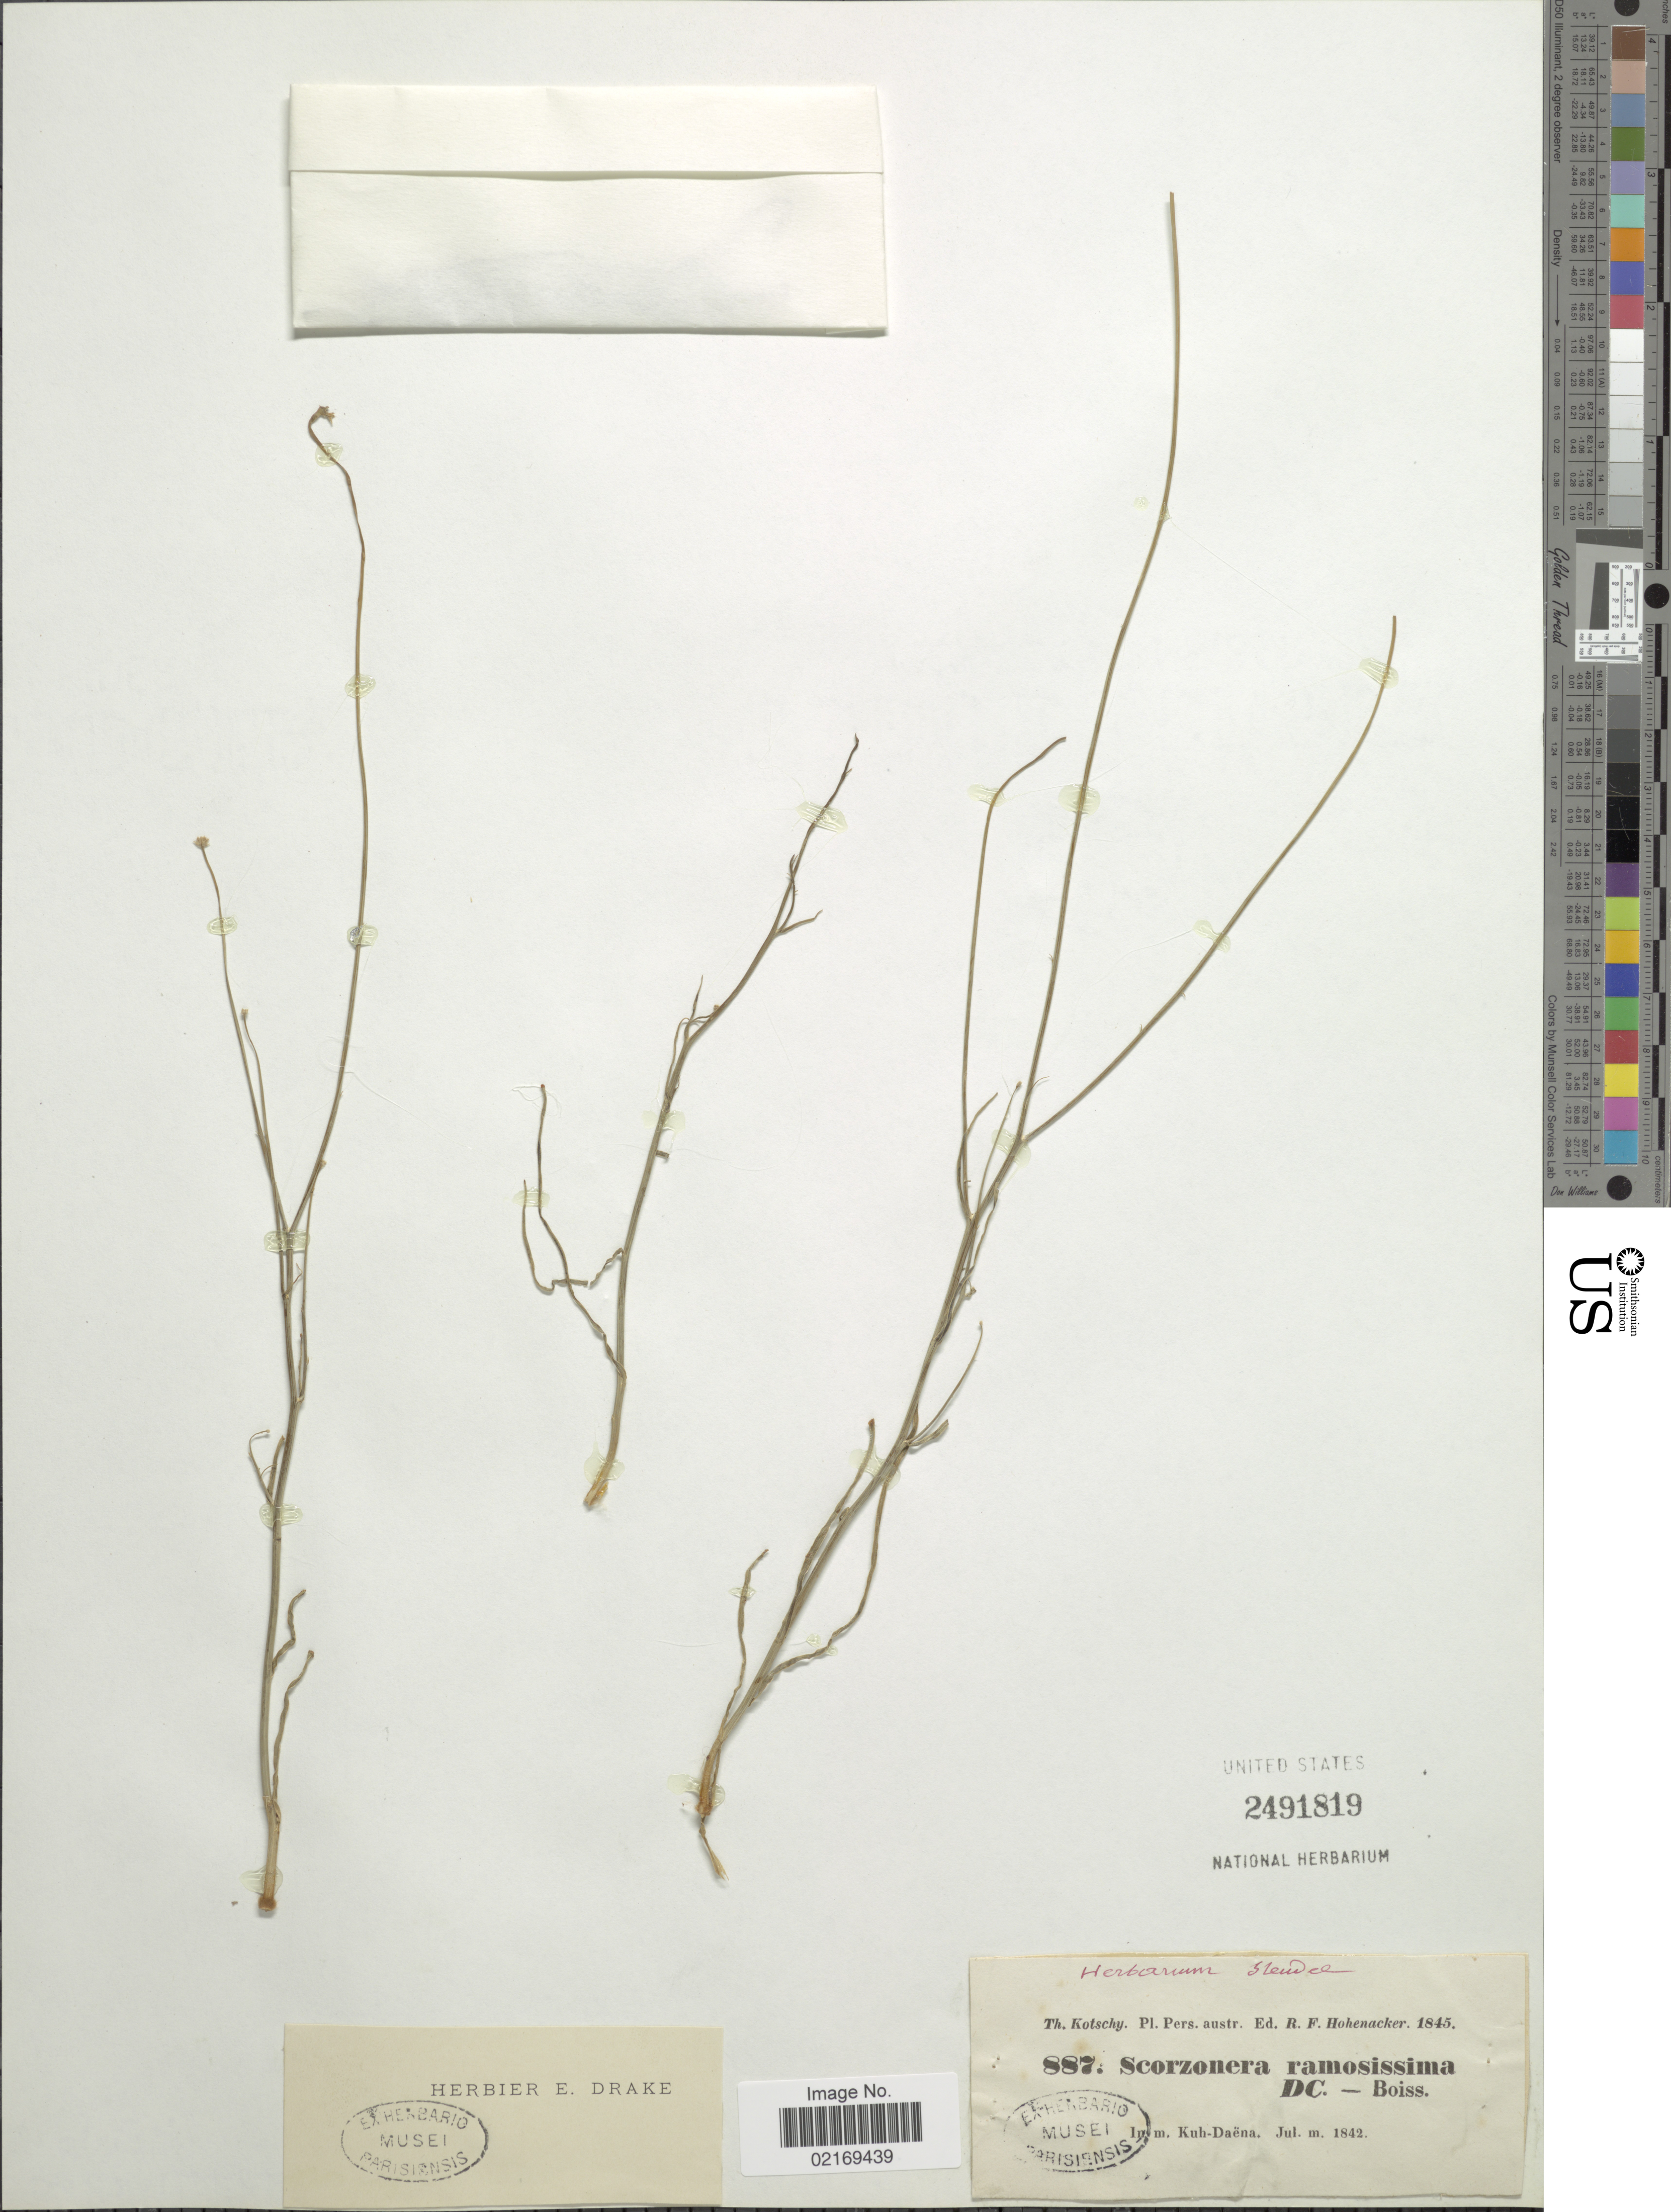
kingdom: Plantae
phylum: Tracheophyta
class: Magnoliopsida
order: Asterales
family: Asteraceae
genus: Scorzonera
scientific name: Scorzonera ramosissima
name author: DC.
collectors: K. G. Kotschy & R. F. Hohenacker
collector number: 887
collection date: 1842-07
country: Iran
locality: Pl. Pers. austr., in m. Kuh-Daena.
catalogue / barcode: US 2491819